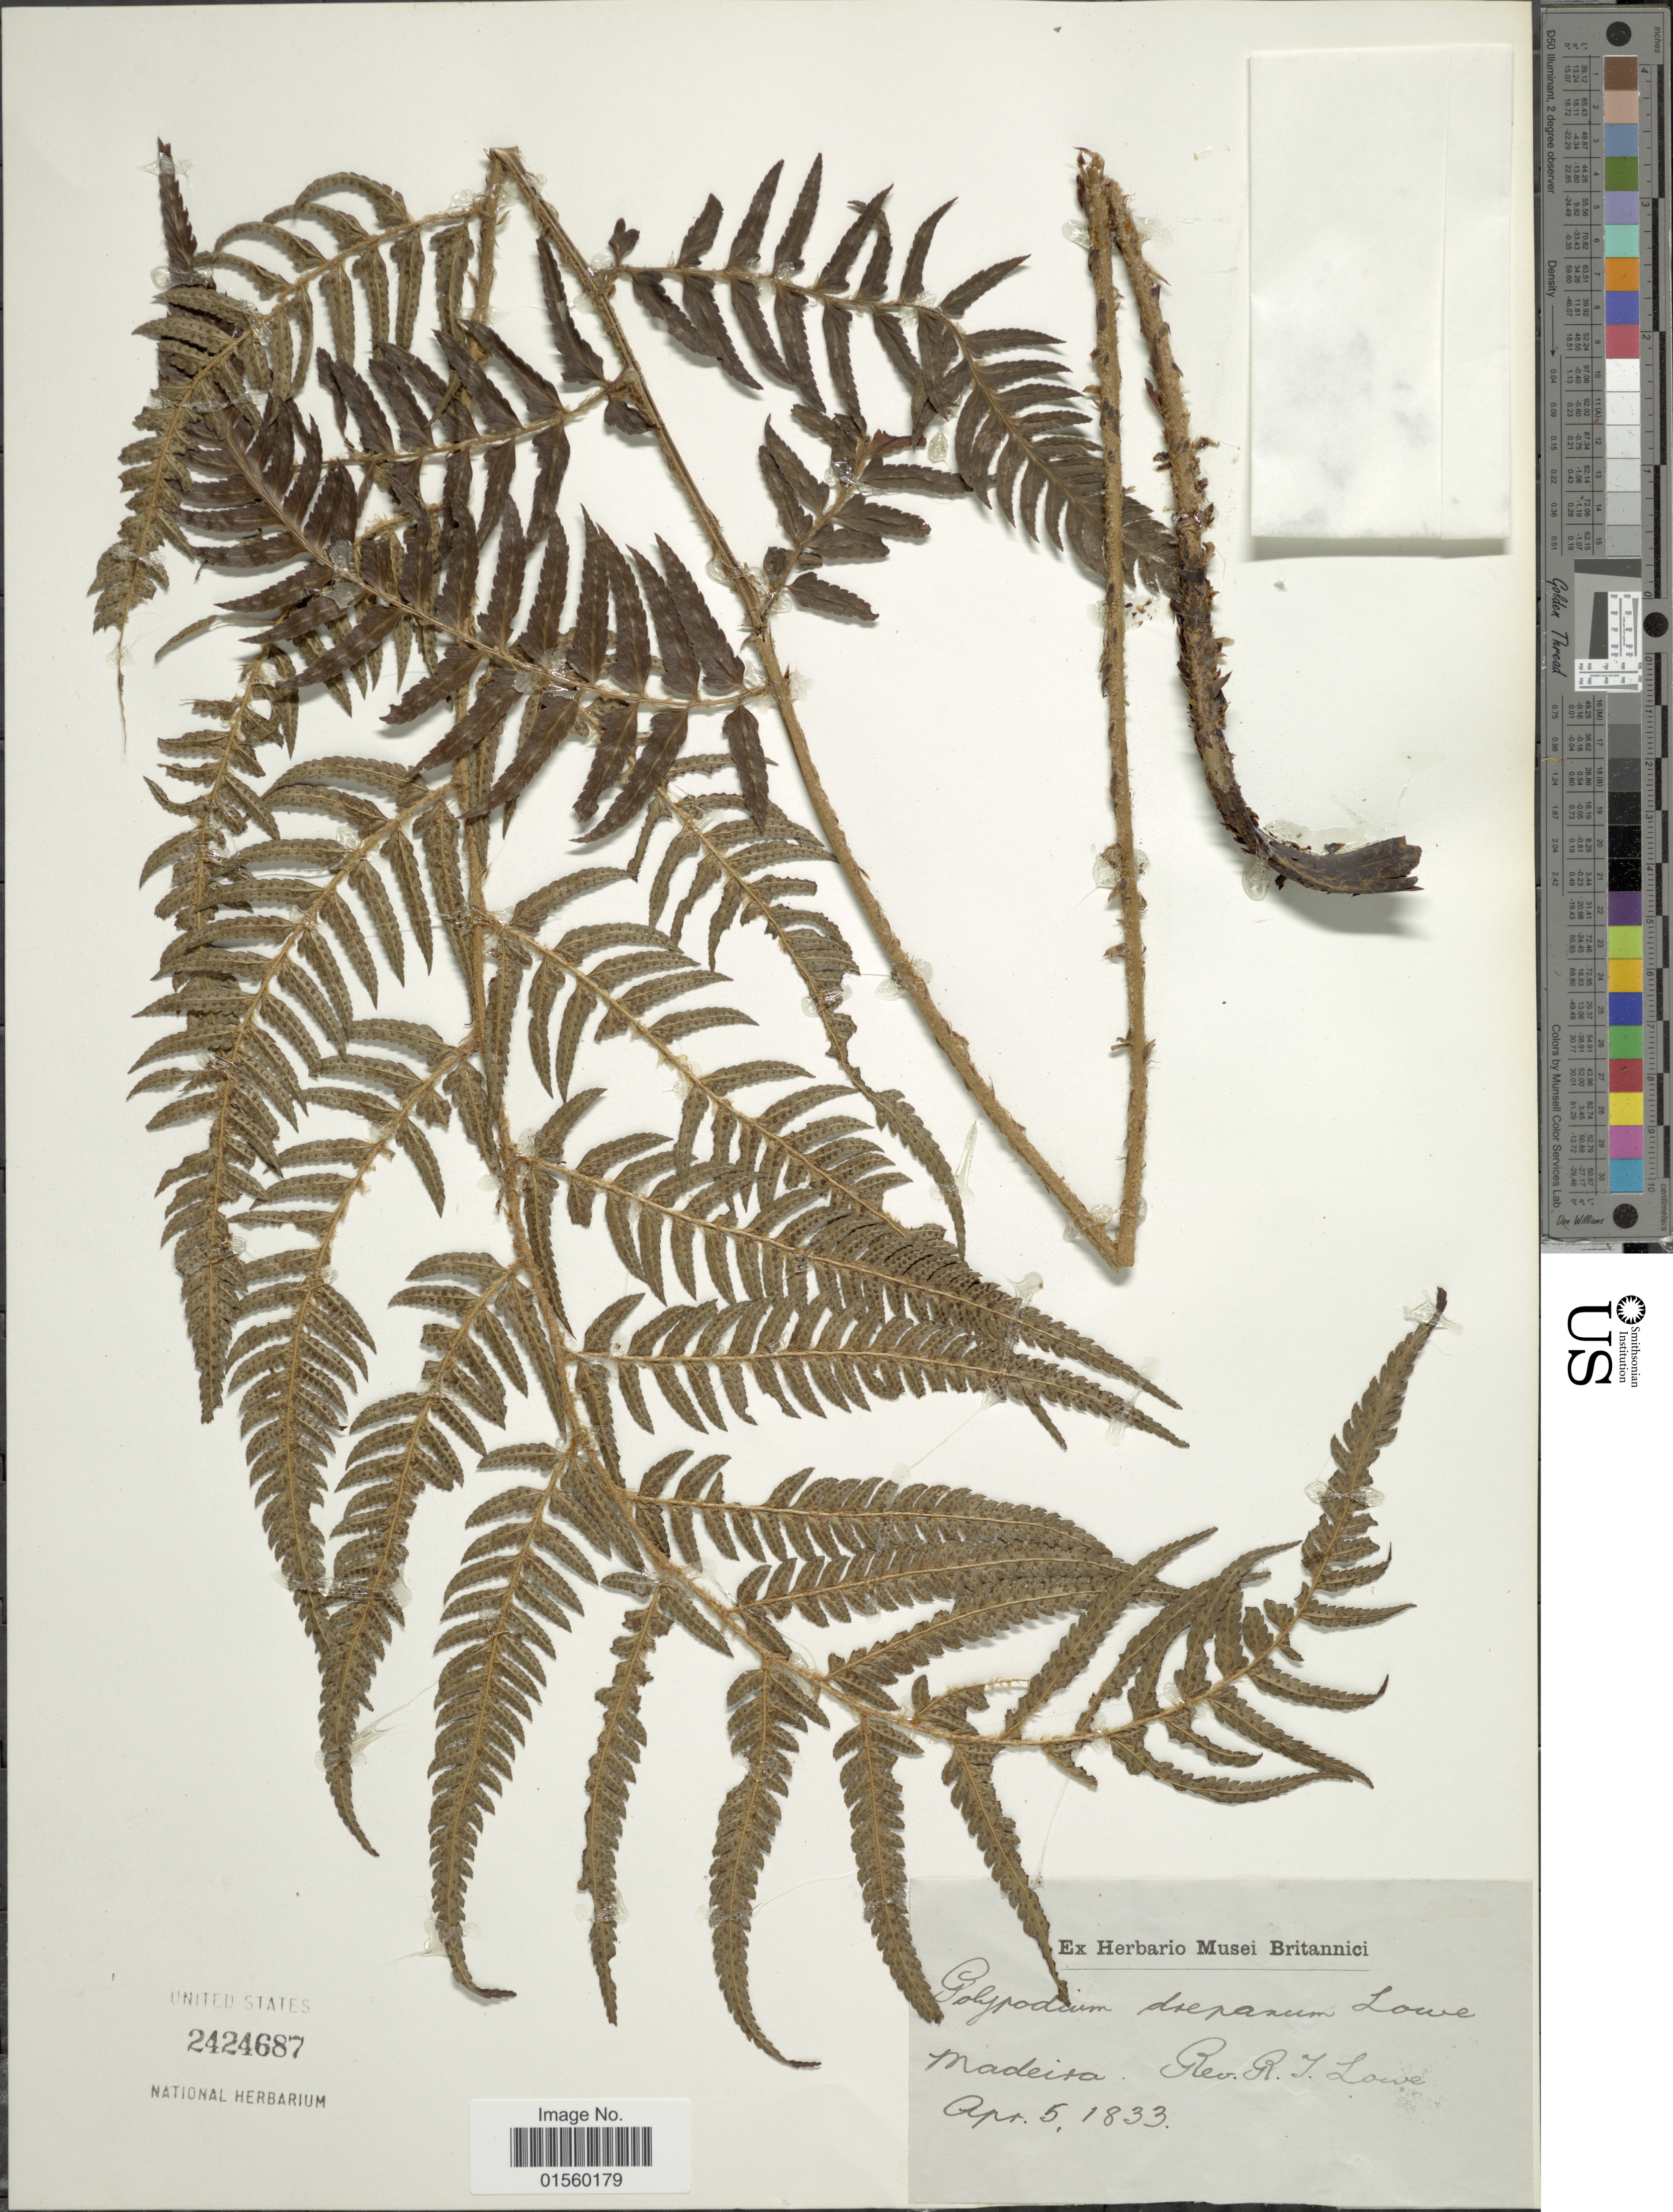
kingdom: Plantae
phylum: Tracheophyta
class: Polypodiopsida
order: Polypodiales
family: Dryopteridaceae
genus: Polystichum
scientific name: Polystichum drepanum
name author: (Sw.) C. Presl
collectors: R. T. Lowe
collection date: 1833-04-05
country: Portugal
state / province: Madeira (Aut. Reg.)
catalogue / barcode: US 2424687